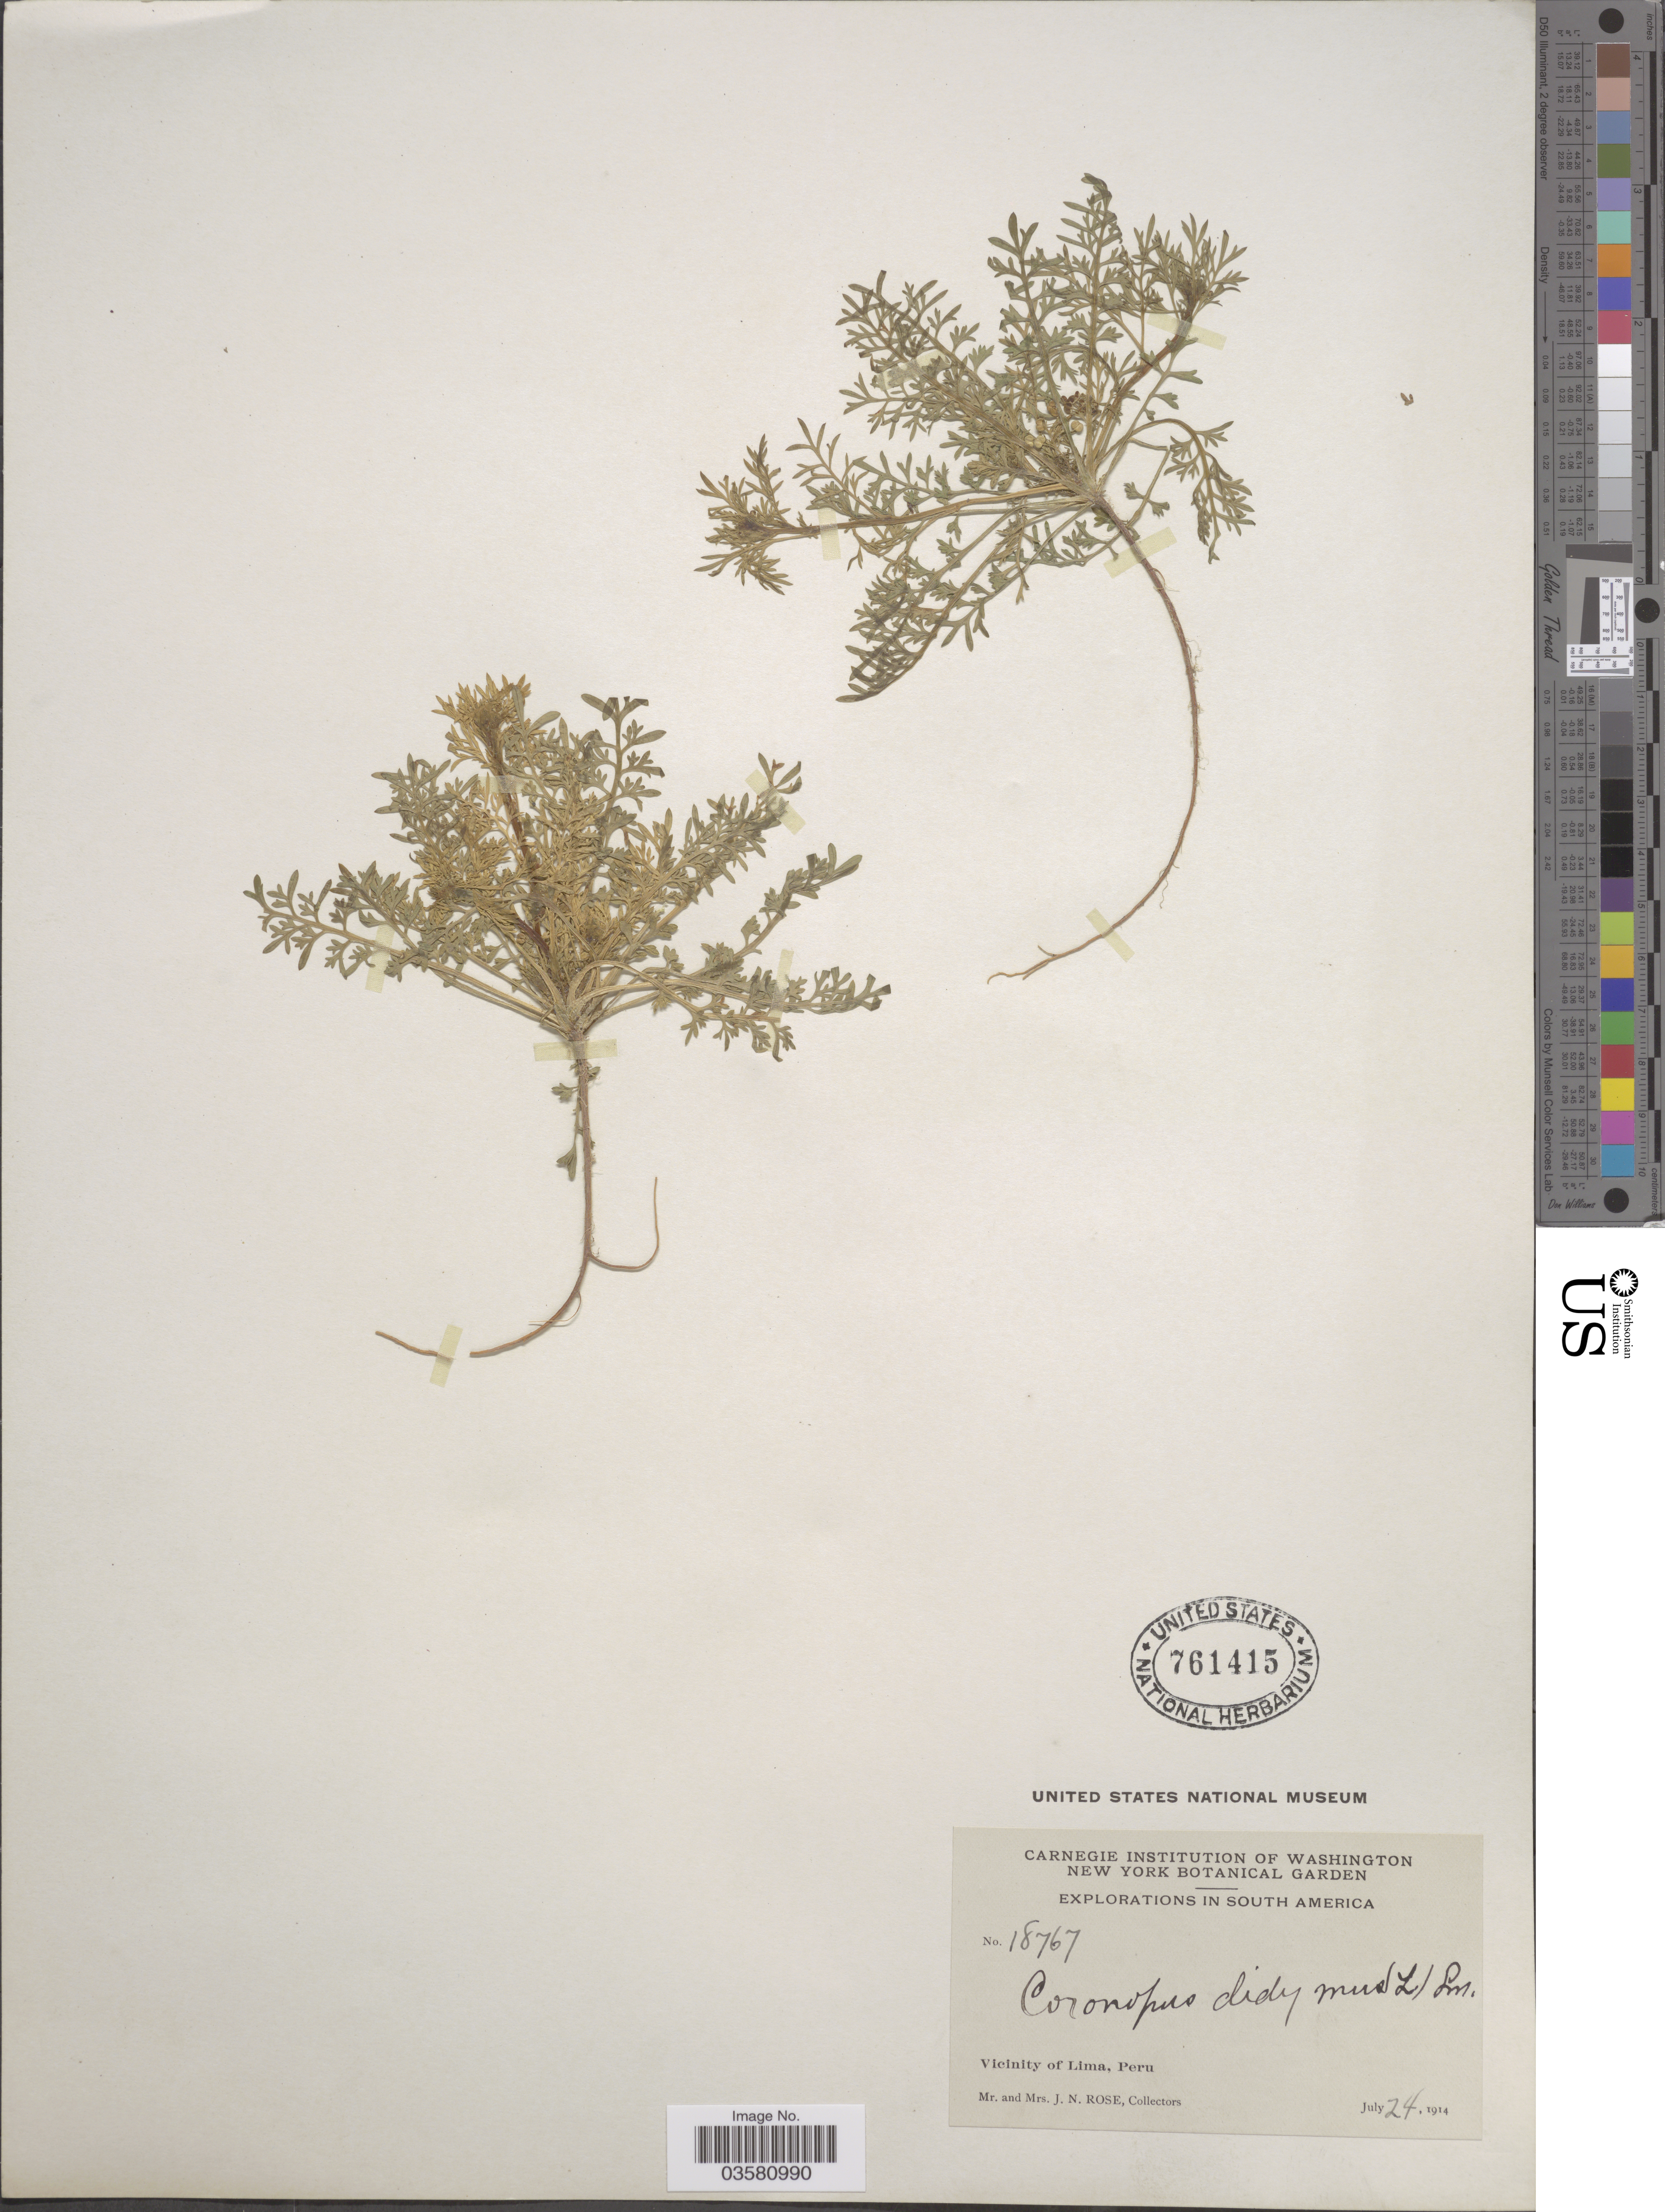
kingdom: Plantae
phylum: Tracheophyta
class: Magnoliopsida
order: Brassicales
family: Brassicaceae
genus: Lepidium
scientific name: Lepidium didymum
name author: L.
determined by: Strong, M. T., (US), Smithsonian Institution - National Museum of Natural History (UNITED STATES)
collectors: J. N. Rose & L. B. Rose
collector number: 18767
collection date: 1914-07-24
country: Peru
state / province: Lima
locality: Vicinity of Lima.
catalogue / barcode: US 761415